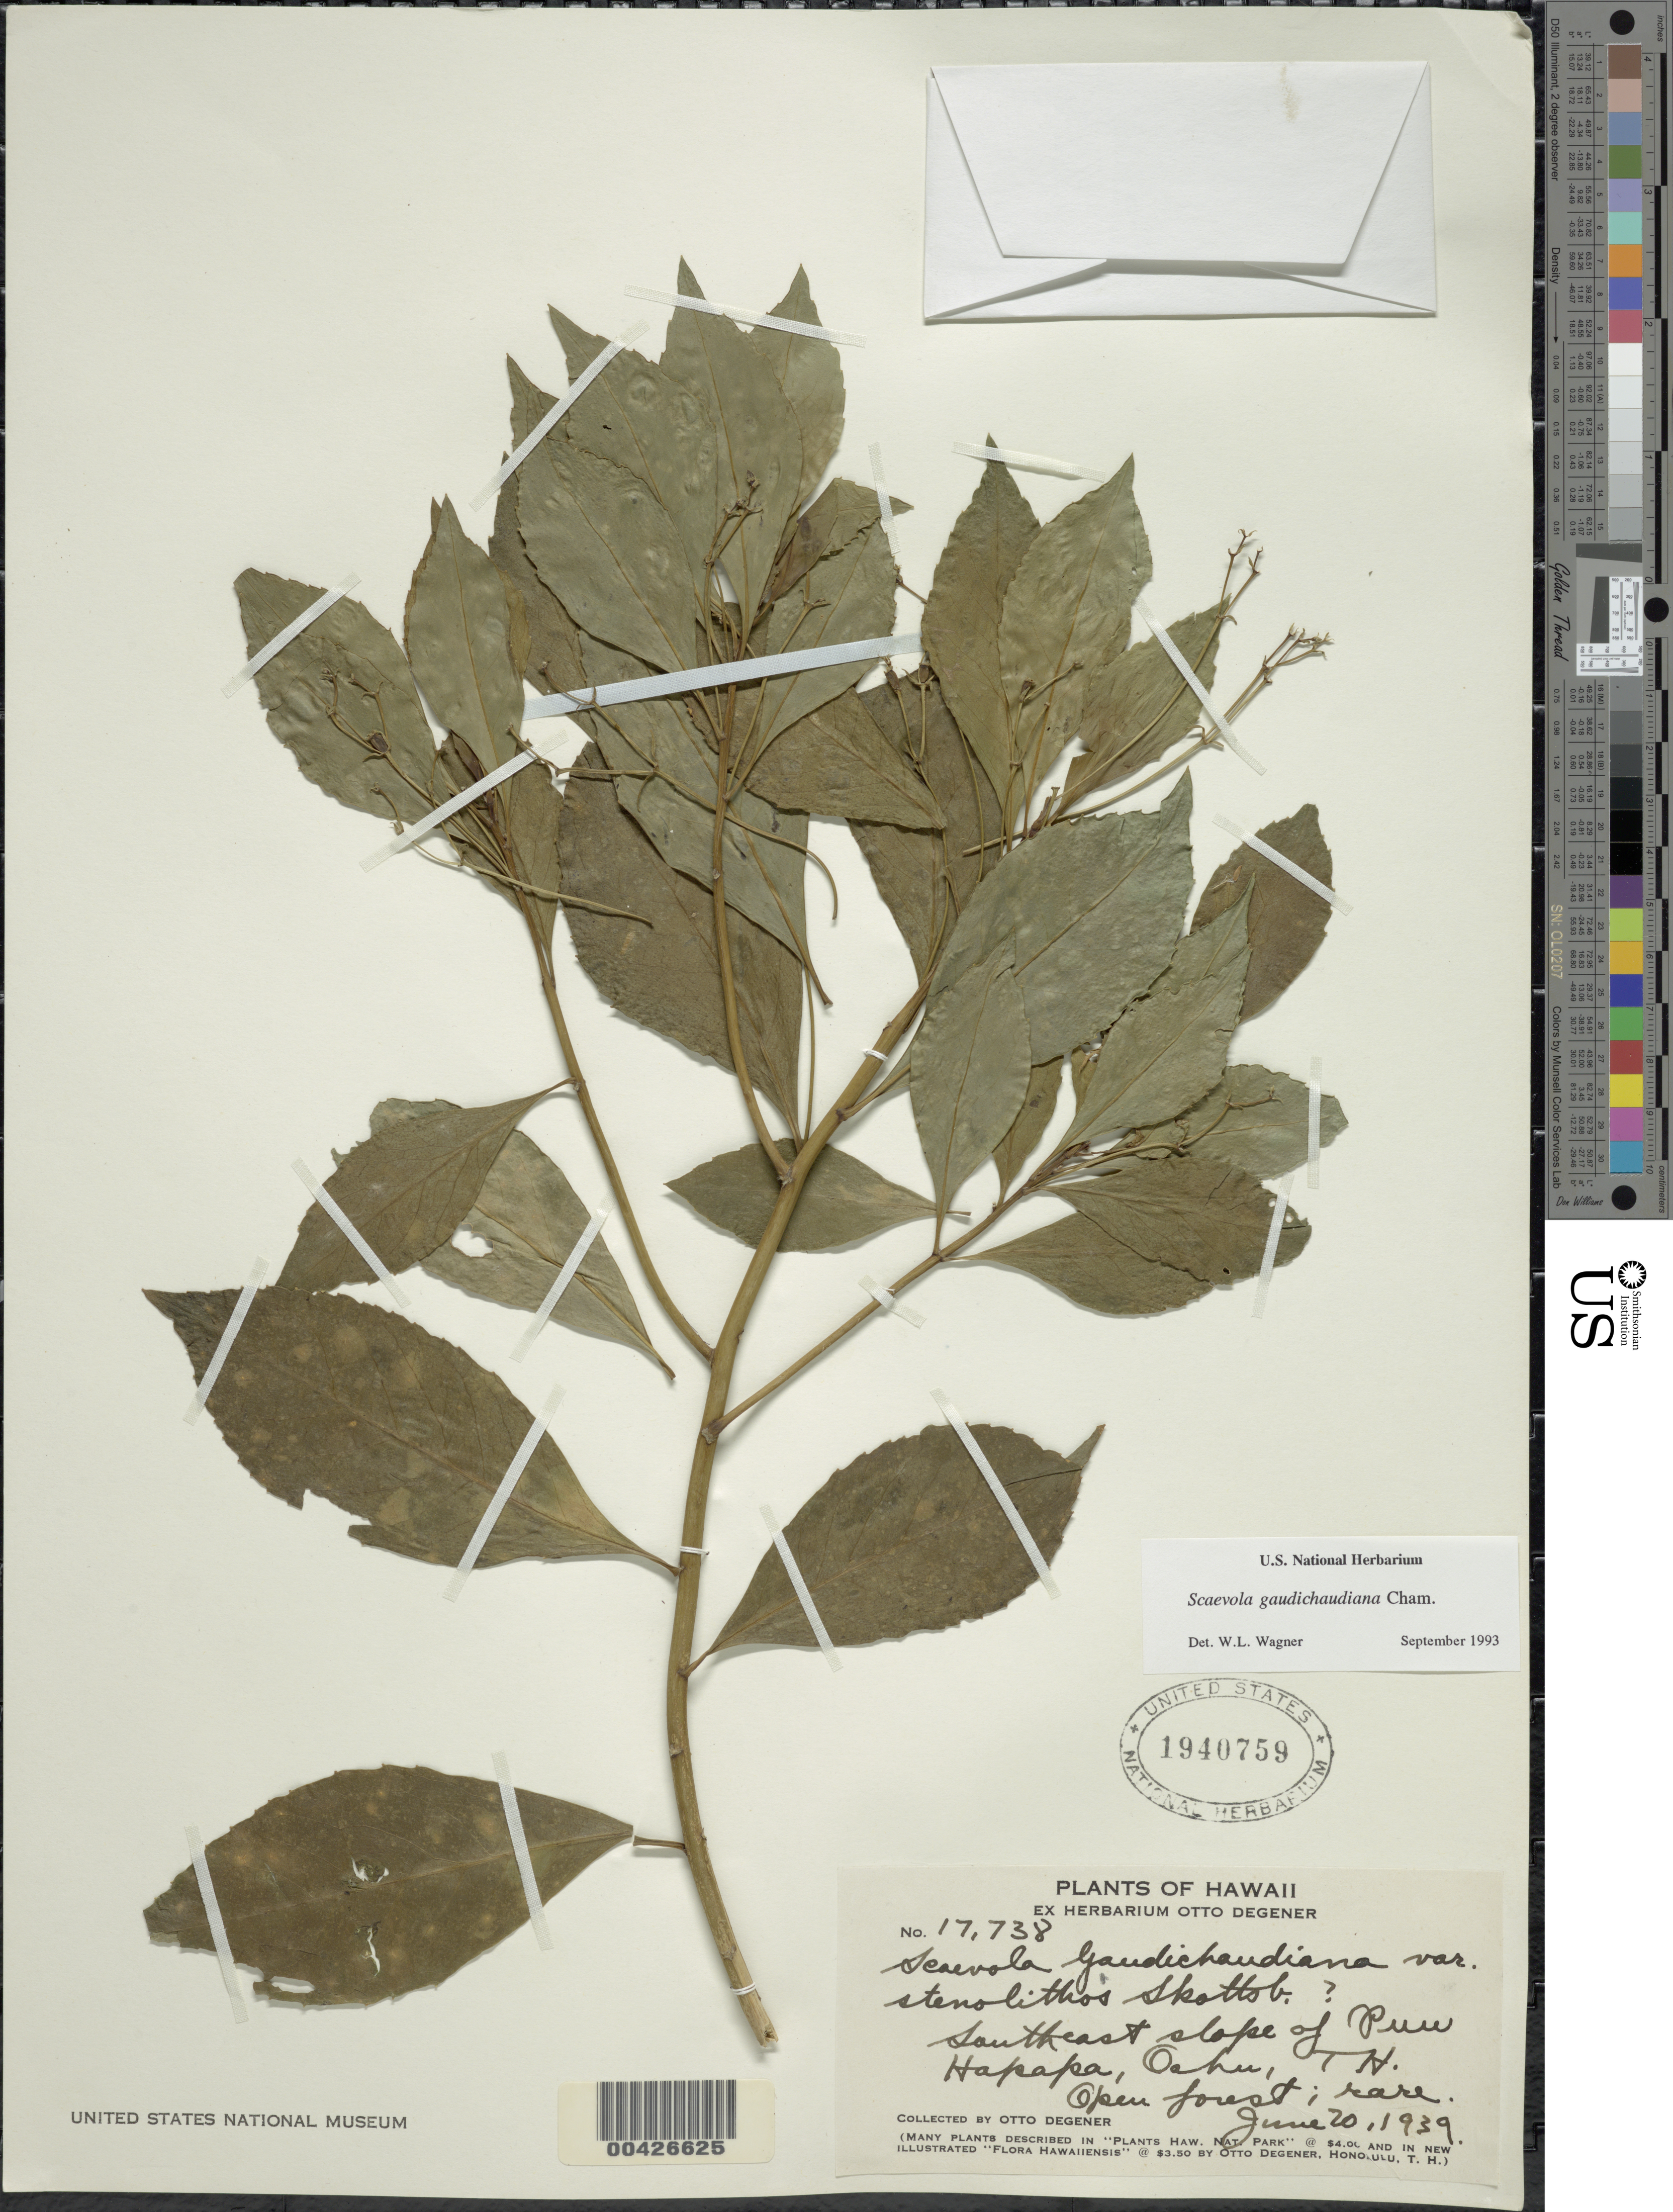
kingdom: Plantae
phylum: Tracheophyta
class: Magnoliopsida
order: Asterales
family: Goodeniaceae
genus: Scaevola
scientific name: Scaevola gaudichaudiana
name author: Cham.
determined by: Wagner, W. L., (BOT), Smithsonian Institution - National Museum of Natural History (UNITED STATES)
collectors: O. Degener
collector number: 17738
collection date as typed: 20 Jun 1939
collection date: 1939-06-20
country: United States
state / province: Hawaii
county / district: Honolulu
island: Oahu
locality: Southeast slope of Puu Hapapa, Oahu, T.H.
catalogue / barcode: US 1940759